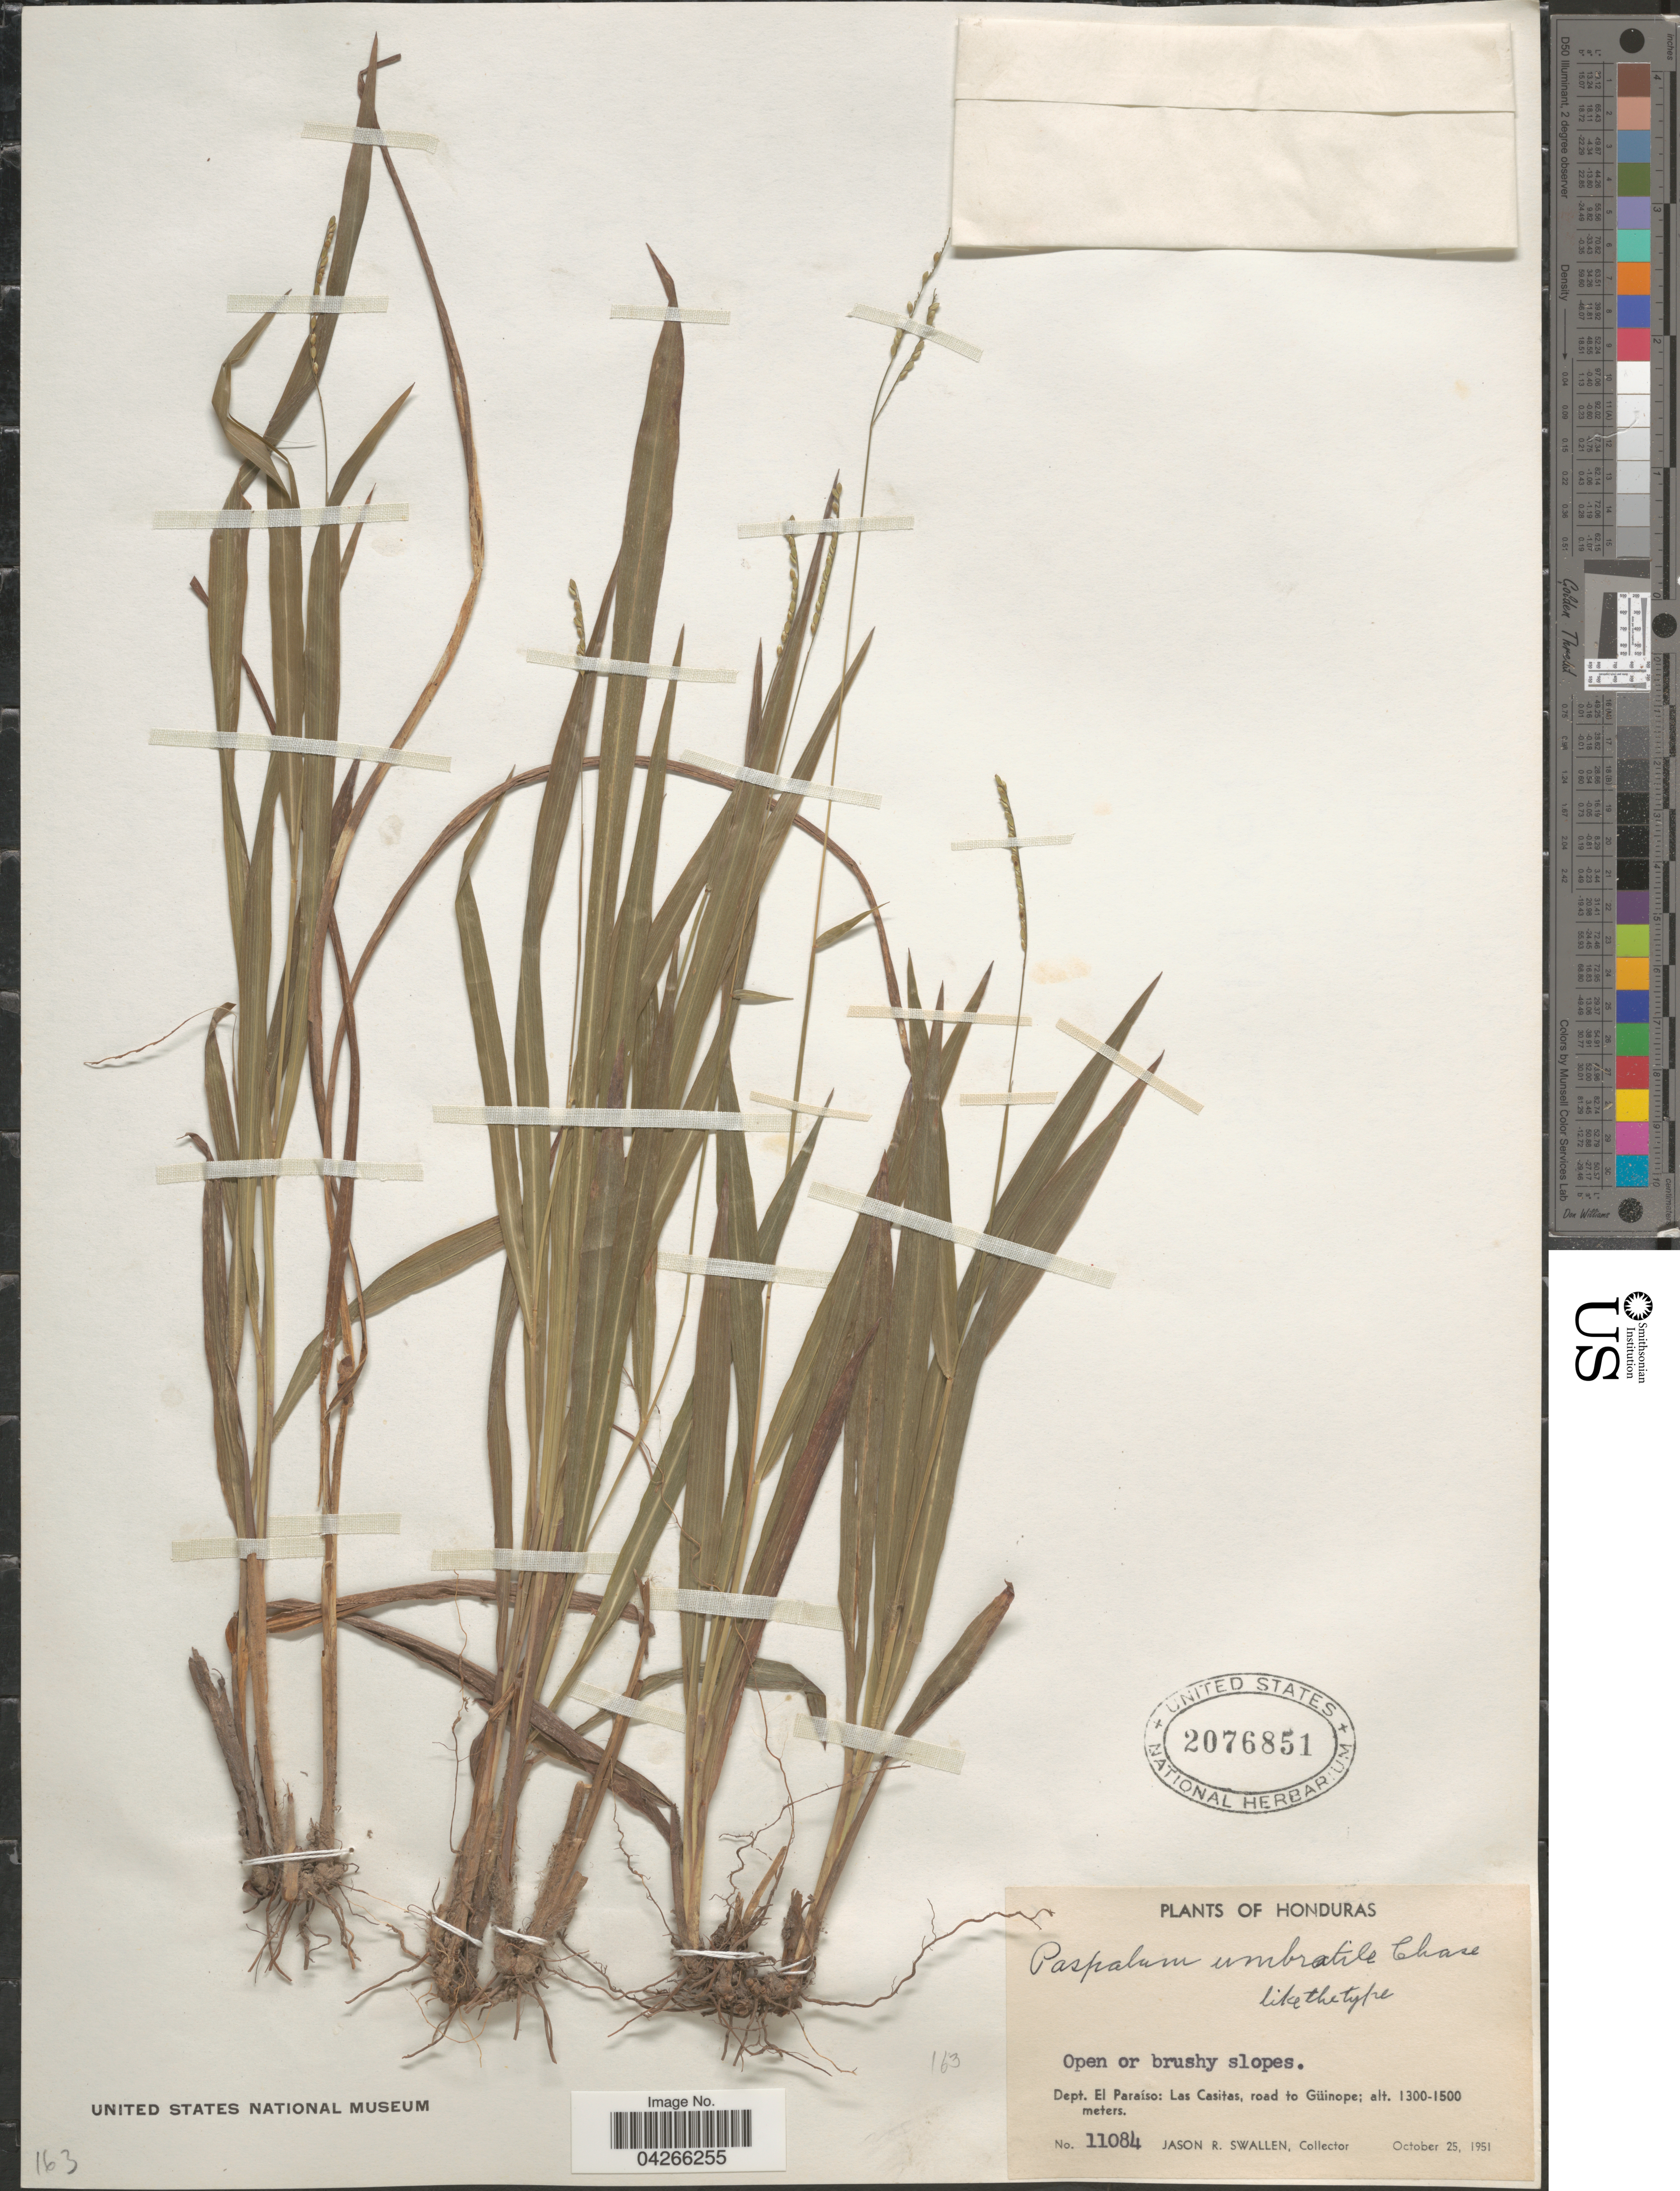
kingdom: Plantae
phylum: Tracheophyta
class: Liliopsida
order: Poales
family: Poaceae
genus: Paspalum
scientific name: Paspalum corcovadense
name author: Raddi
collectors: J. R. Swallen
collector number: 11084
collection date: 1951-10-25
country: Honduras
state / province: El Paraiso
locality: Open or bushy slopes. Dept. El Paraíso: Las Casitas, road to Güinope.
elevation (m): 1300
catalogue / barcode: US 2076851